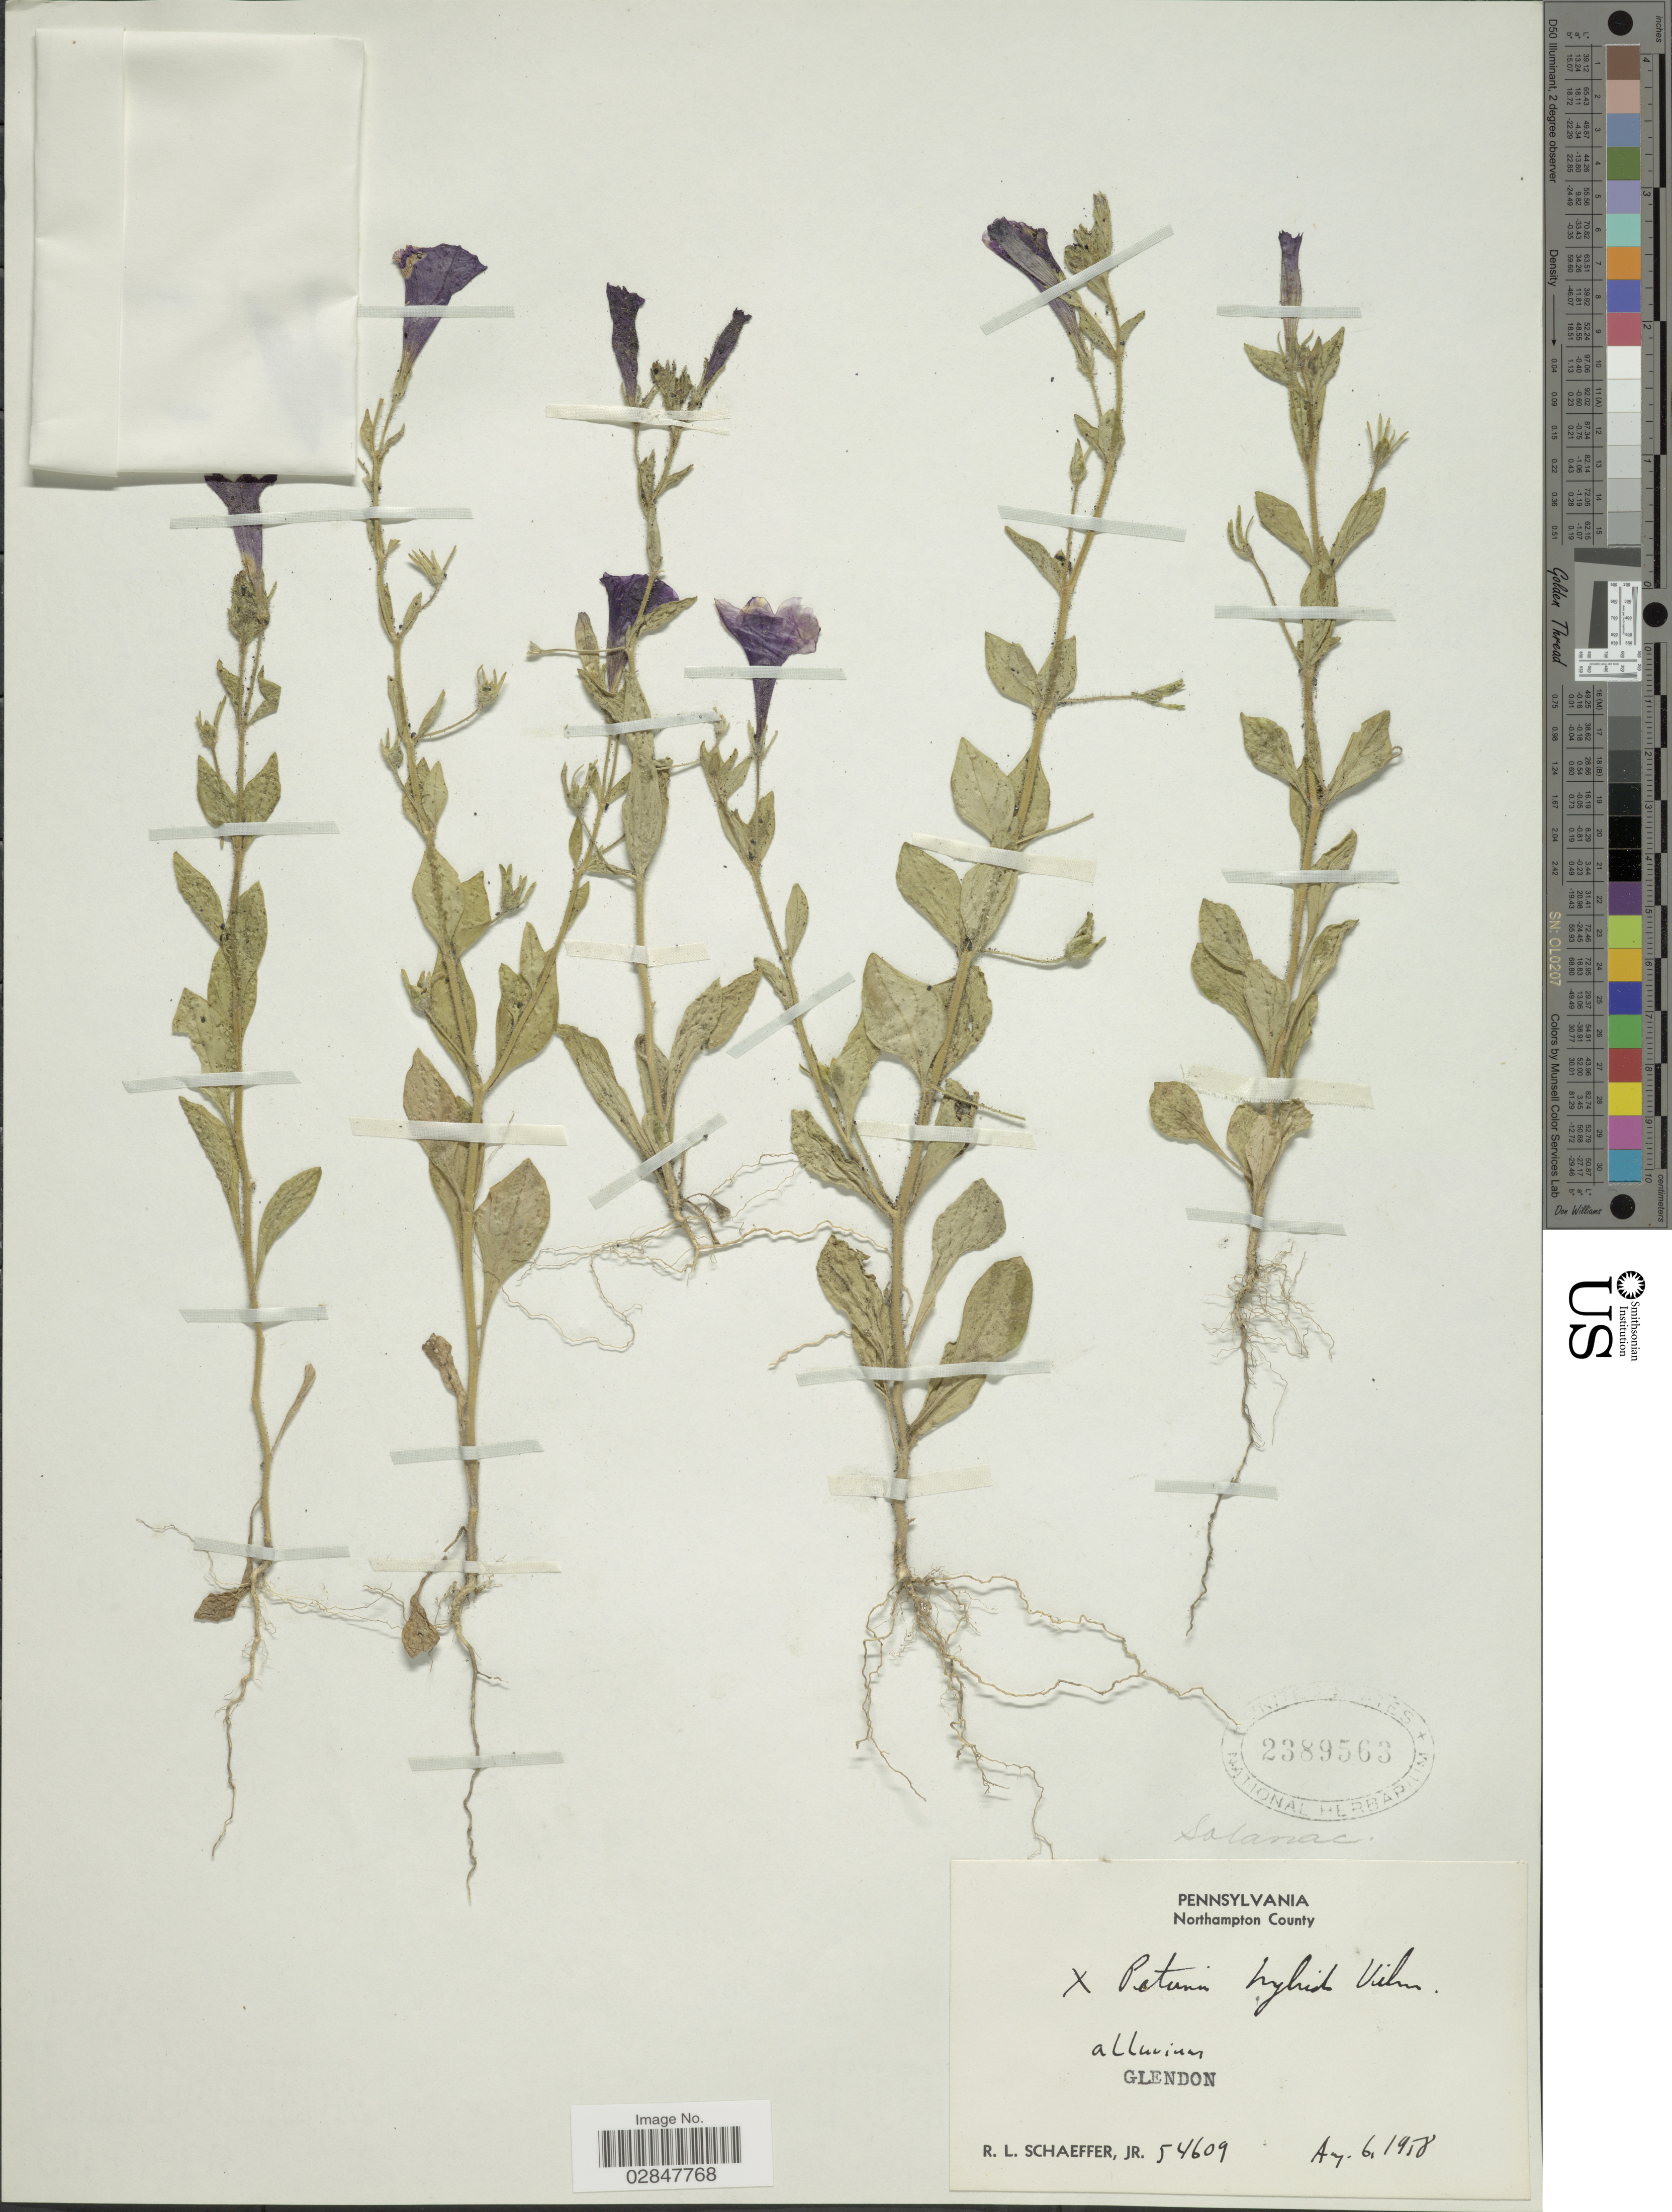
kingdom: Plantae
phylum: Tracheophyta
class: Magnoliopsida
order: Solanales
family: Solanaceae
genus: Petunia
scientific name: Petunia hybrida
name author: E. Vilm.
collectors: R. L. Schaeffer Jr.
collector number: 54609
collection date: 1958-08-06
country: United States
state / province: Pennsylvania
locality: Northampton County, Glendon.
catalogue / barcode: US 2389563